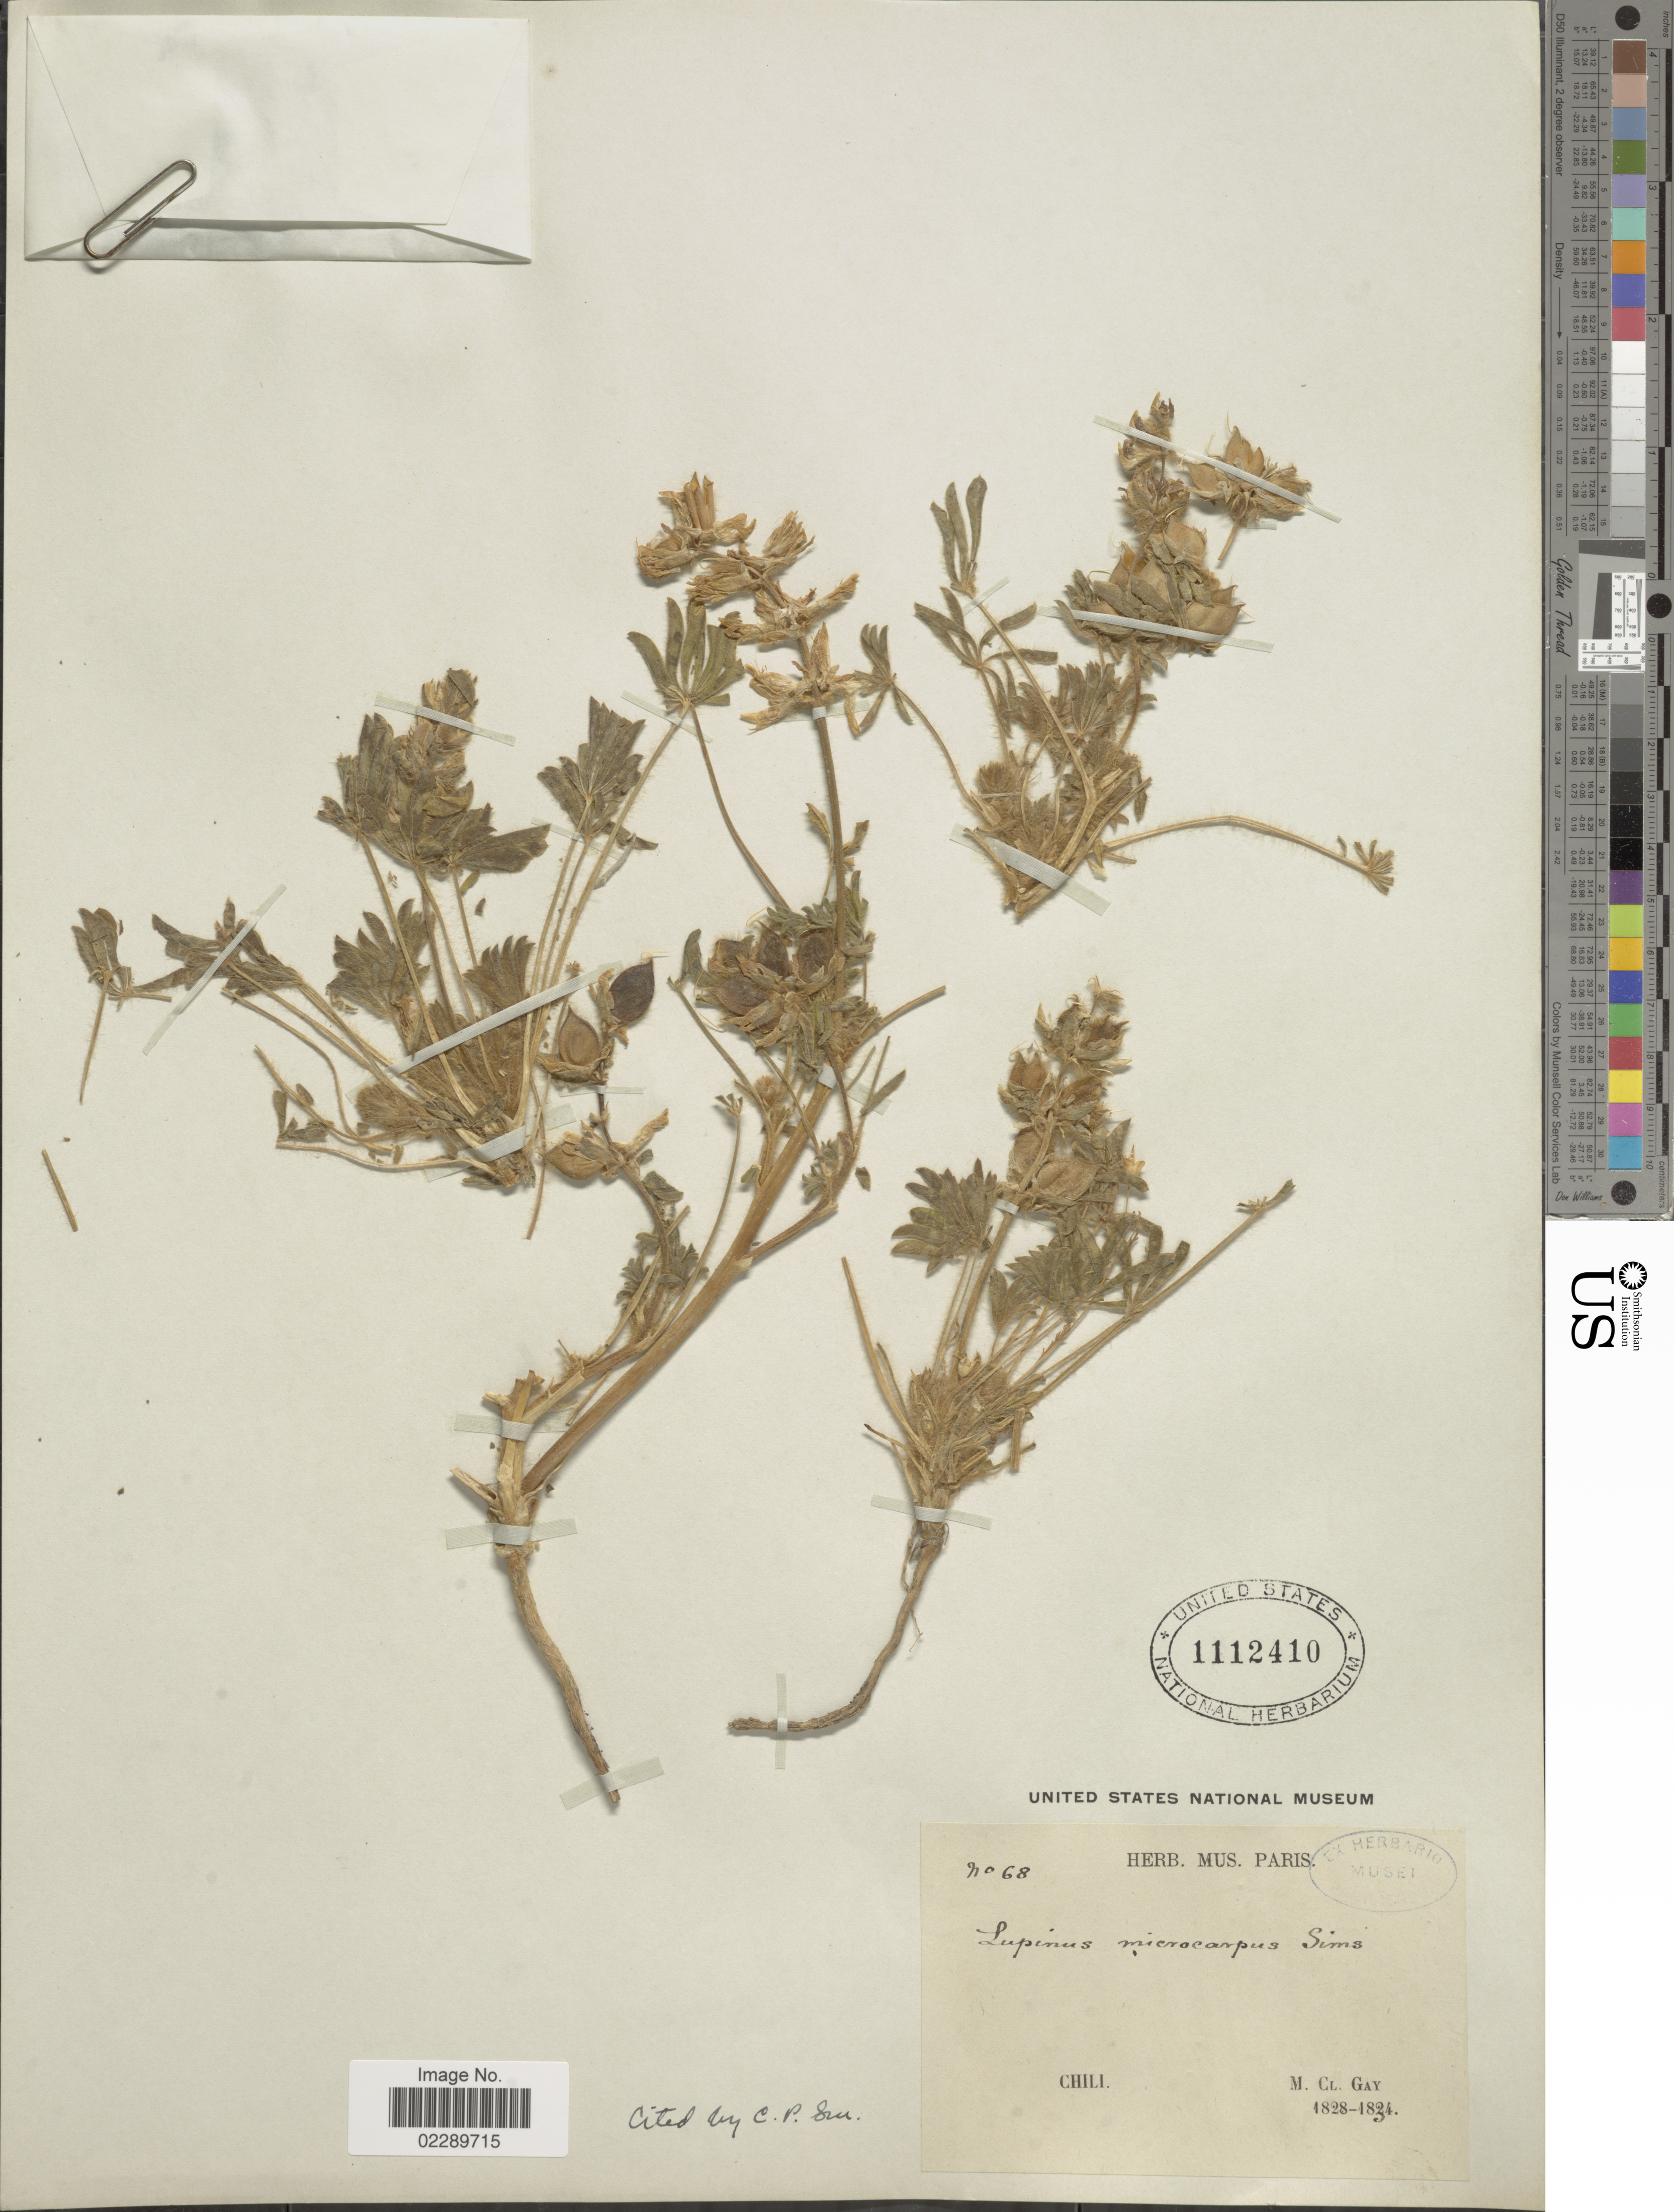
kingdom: Plantae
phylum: Tracheophyta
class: Magnoliopsida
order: Fabales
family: Fabaceae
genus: Lupinus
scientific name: Lupinus microcarpus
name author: Sims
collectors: M. Gay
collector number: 68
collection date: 1828/1834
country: Chile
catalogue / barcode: US 1112410